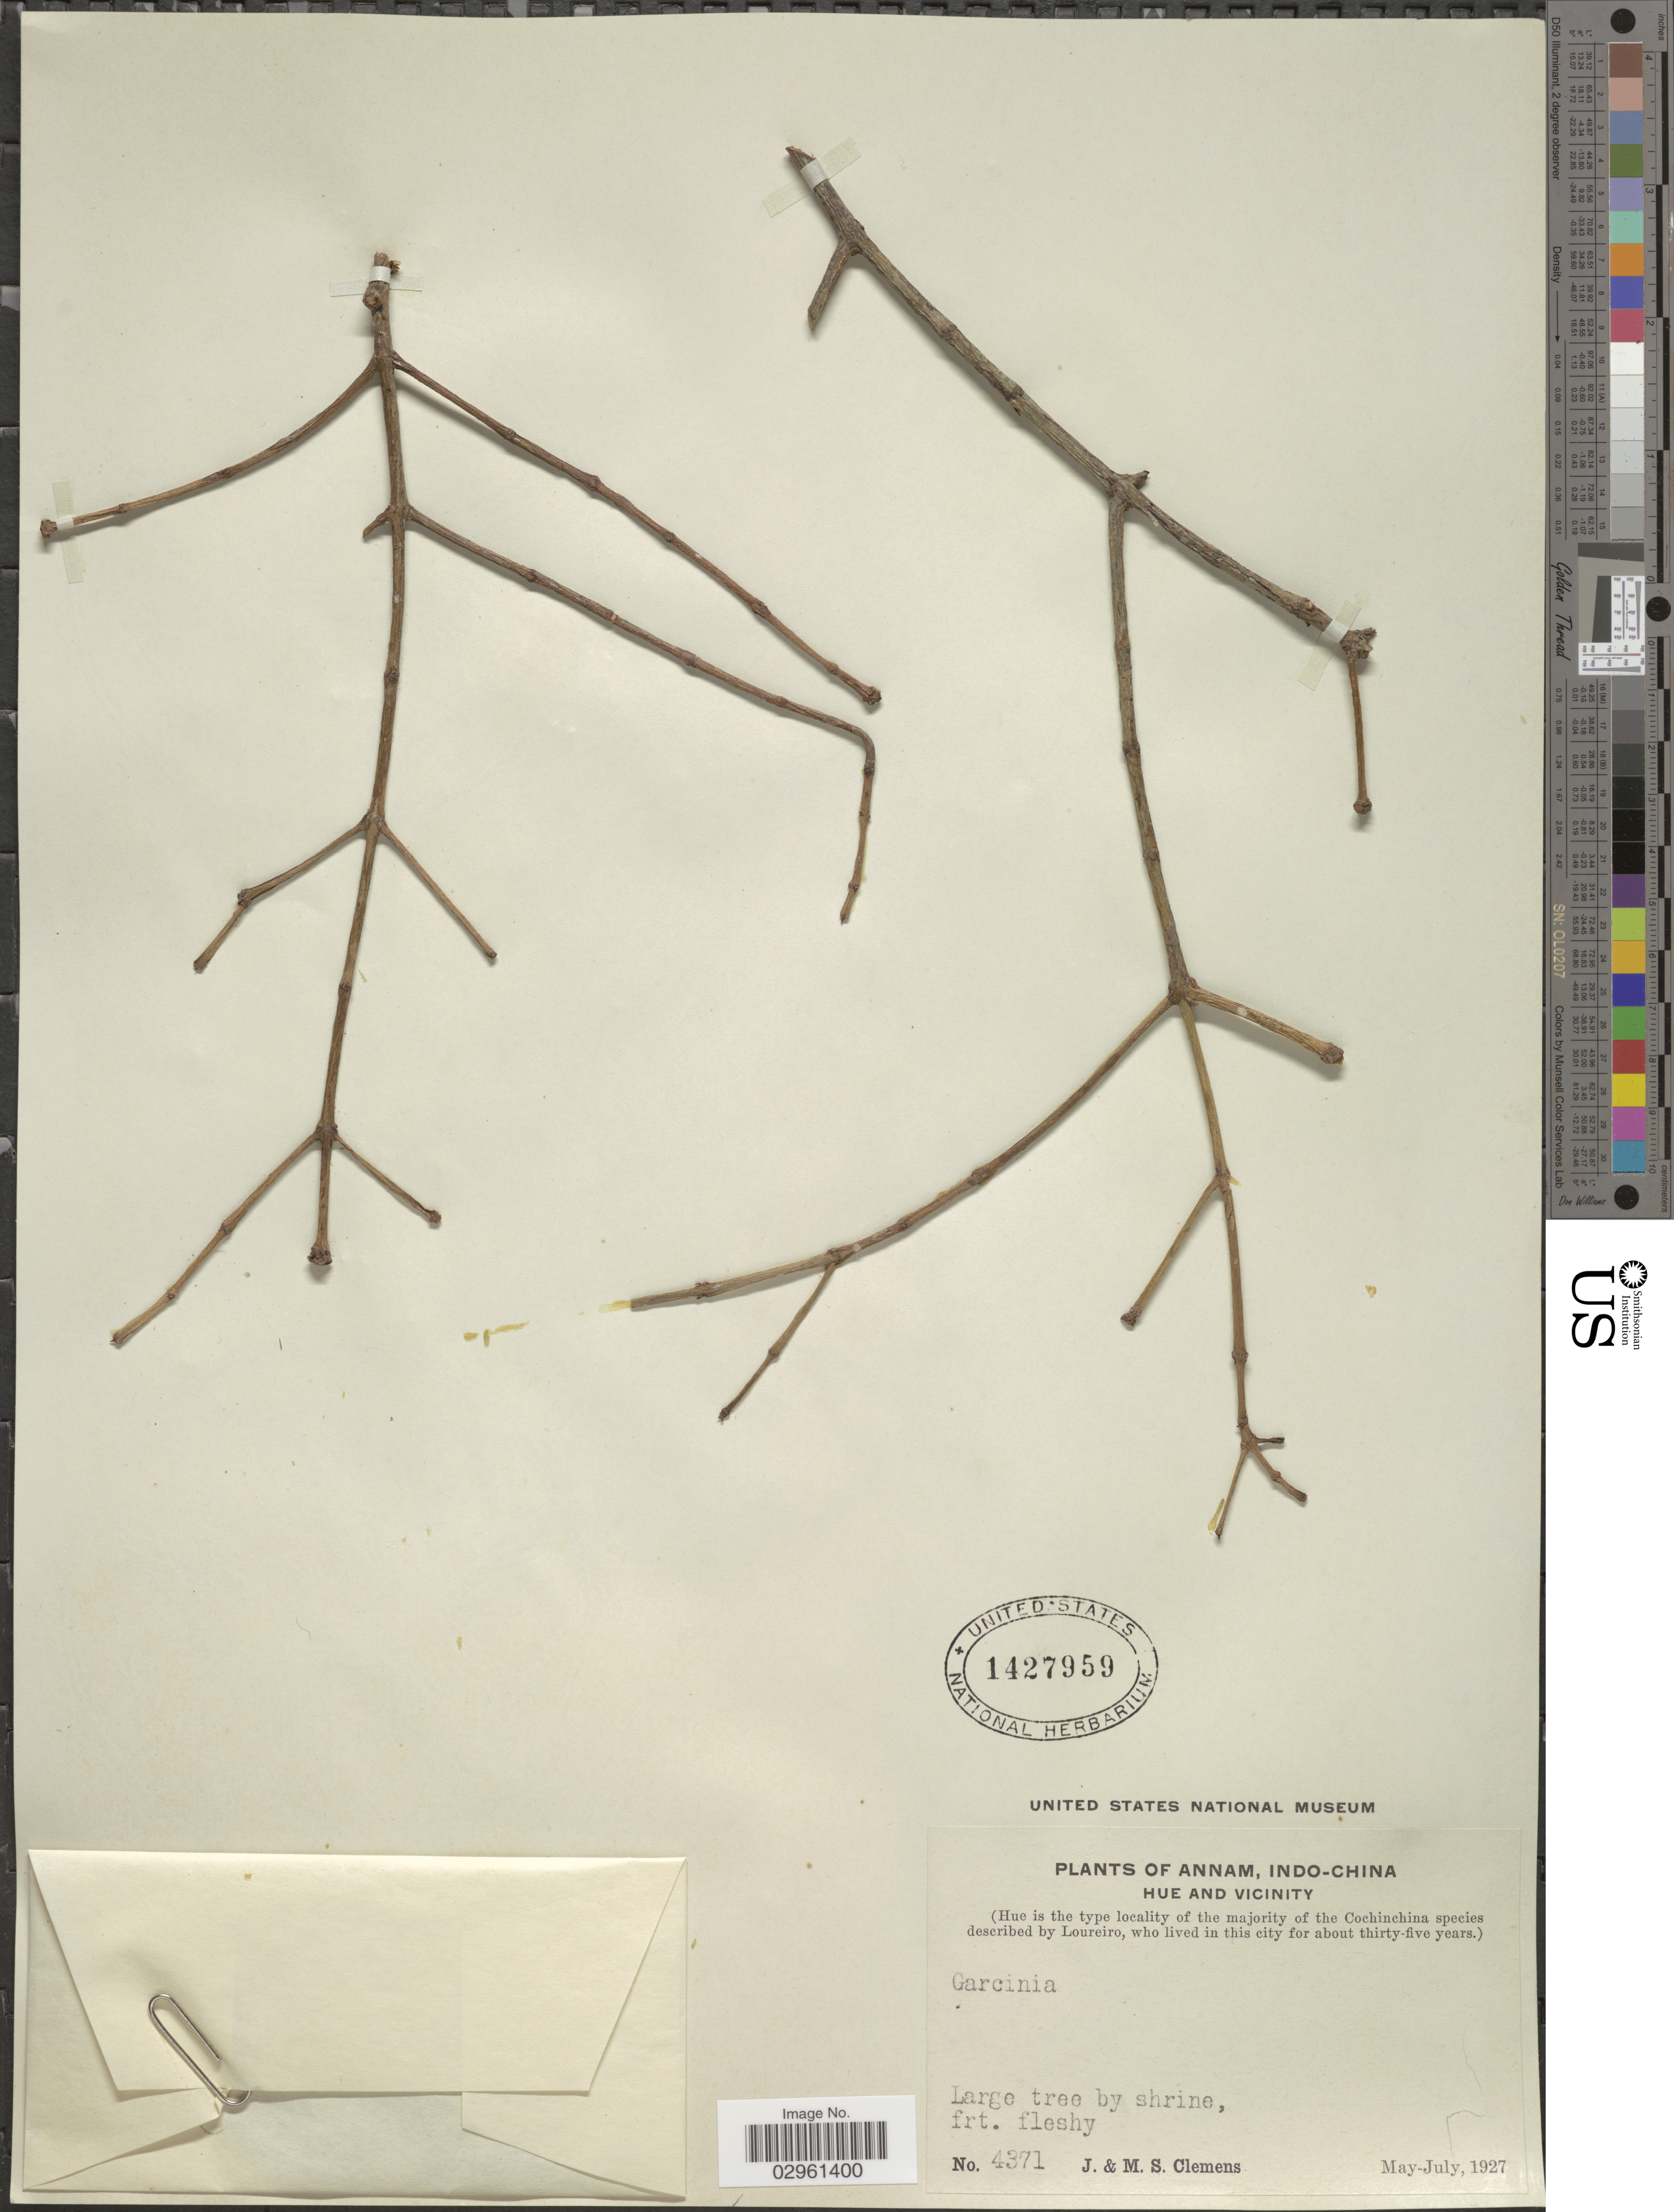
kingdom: Plantae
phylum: Tracheophyta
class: Magnoliopsida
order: Malpighiales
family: Clusiaceae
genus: Garcinia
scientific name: Garcinia sp.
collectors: J. Clemens & M. S. Clemens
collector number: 4371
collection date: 1927-05/1927-07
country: Vietnam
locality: Annam, Indo-China, Hue and vicinity. Large tree by shrine.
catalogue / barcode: US 1427959